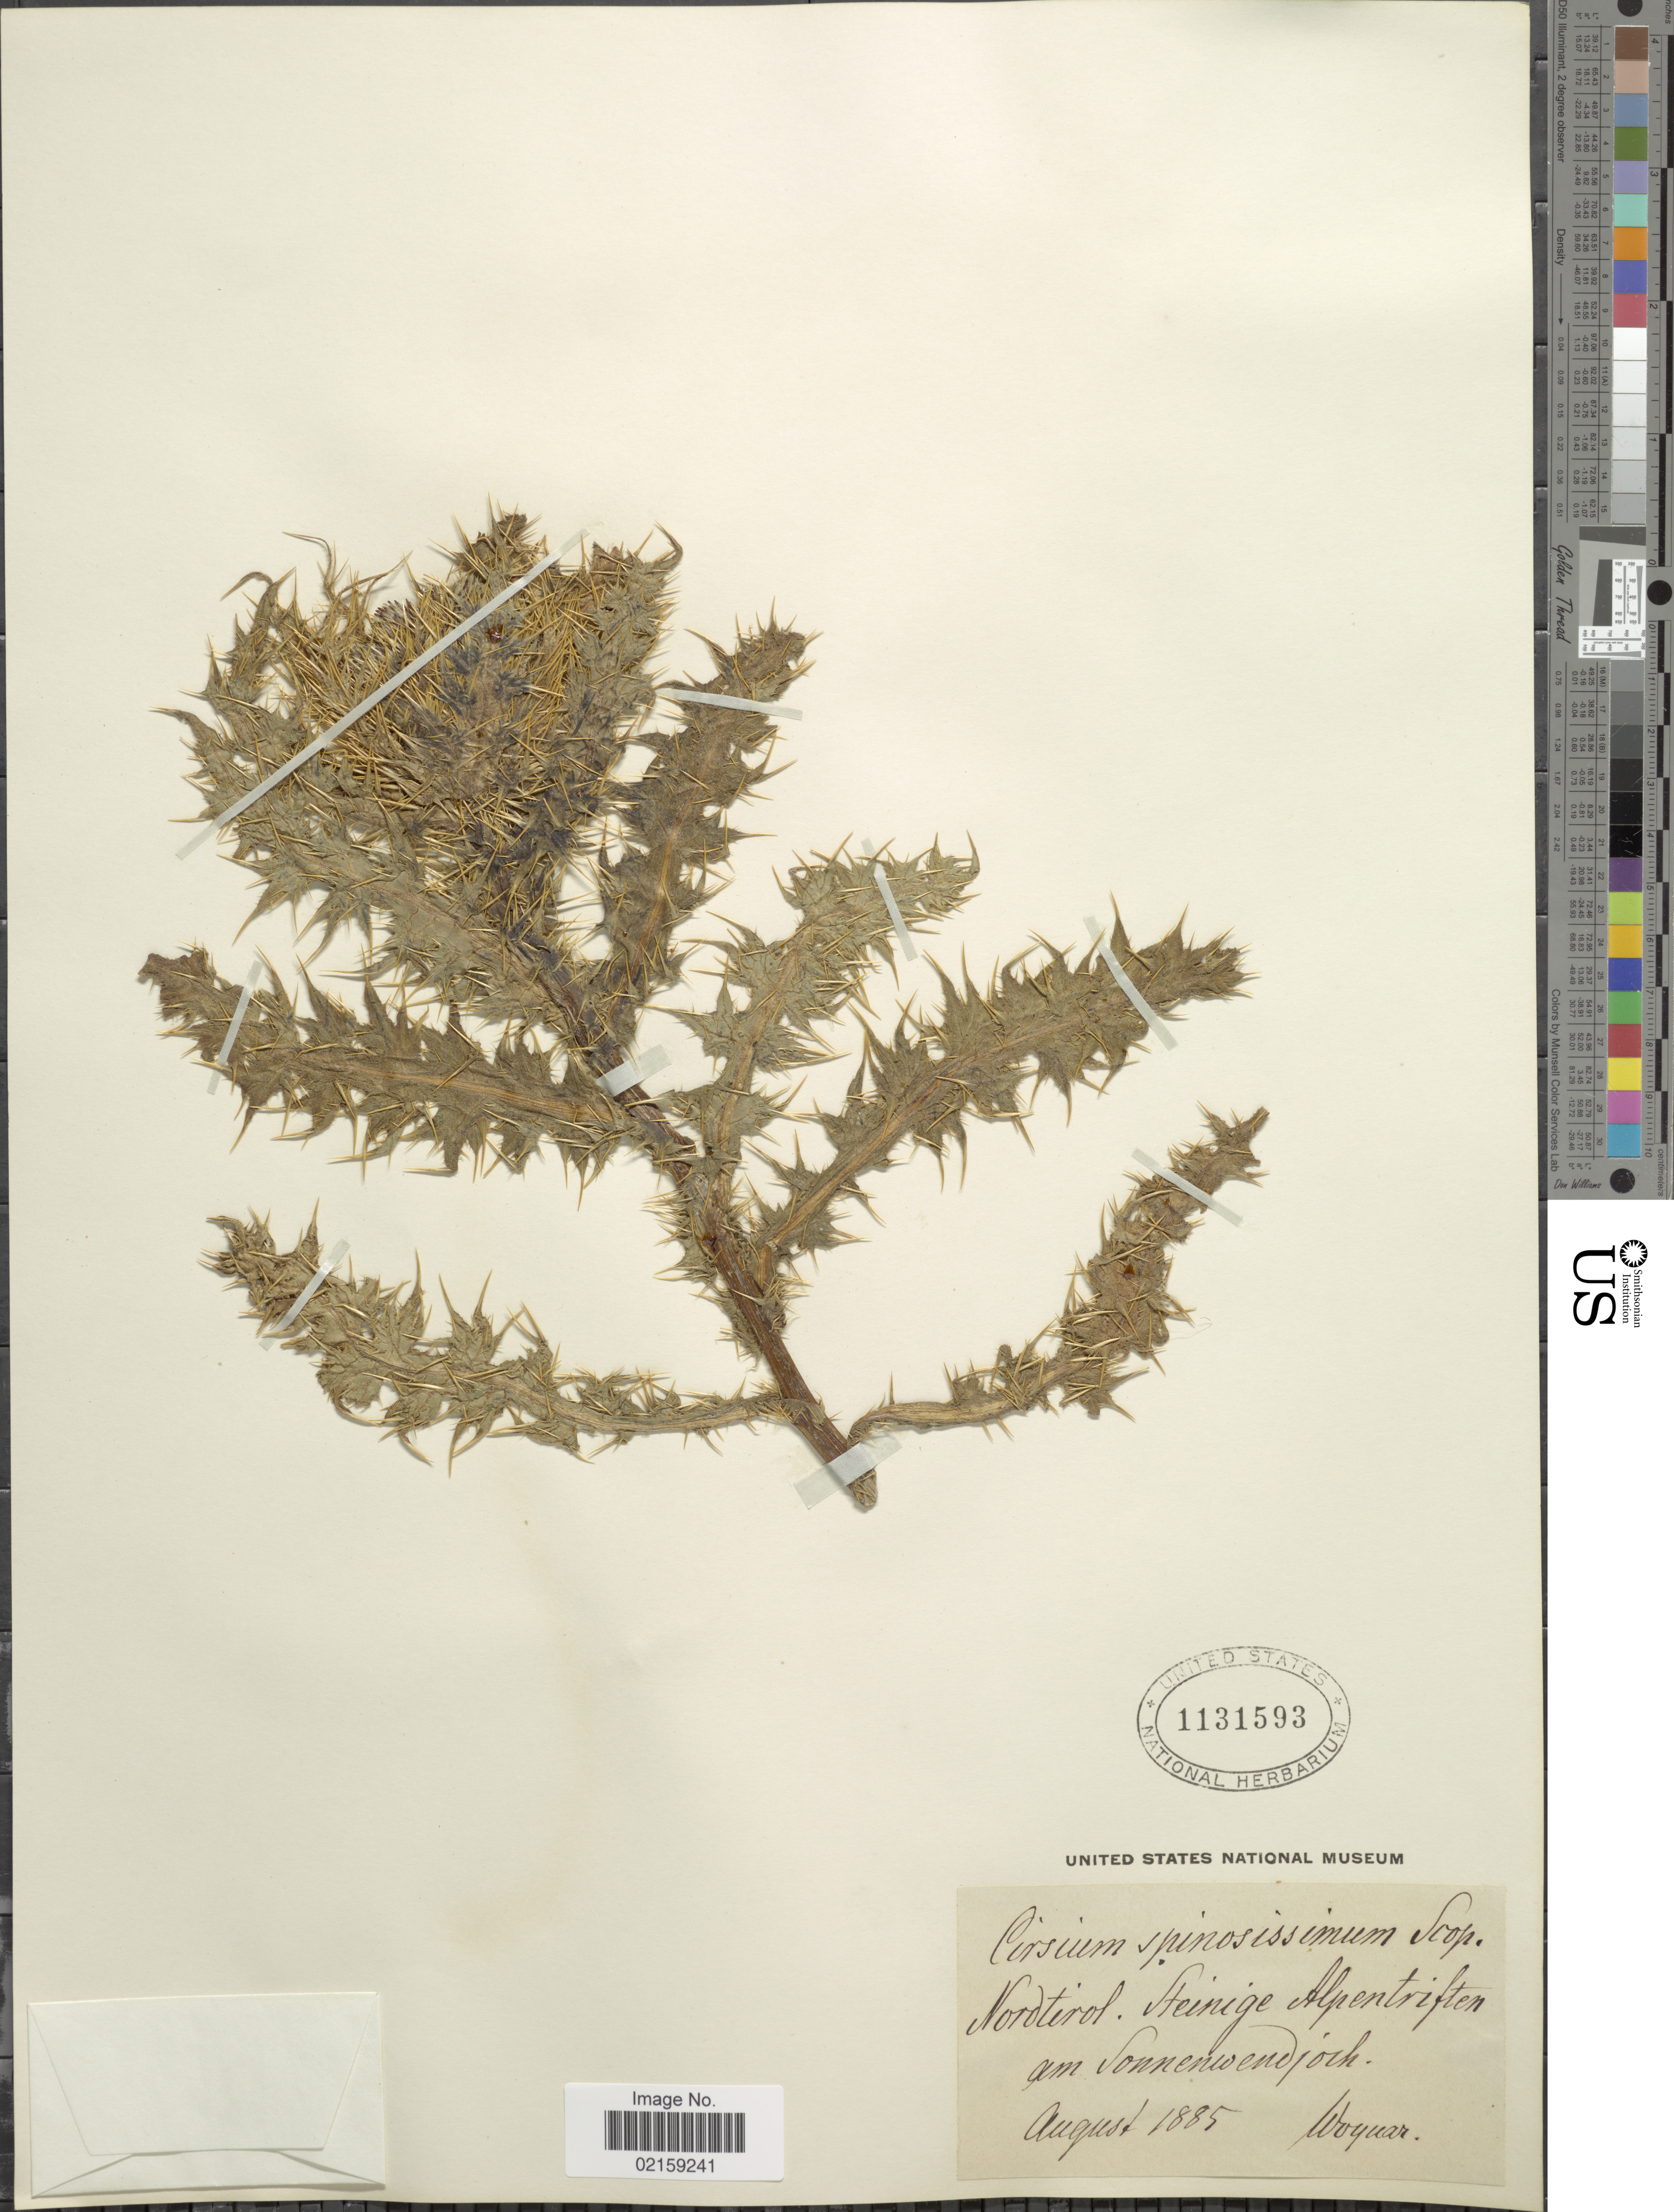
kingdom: Plantae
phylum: Tracheophyta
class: Magnoliopsida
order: Asterales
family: Asteraceae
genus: Cirsium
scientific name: Cirsium spinosissimum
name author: (L.) Scop.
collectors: -. Woynar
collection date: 1885-08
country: Austria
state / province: Tirol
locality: Nordtirol. Steinige Alpentriften am Sonnenwendjoch [interpreted]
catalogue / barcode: US 1131593